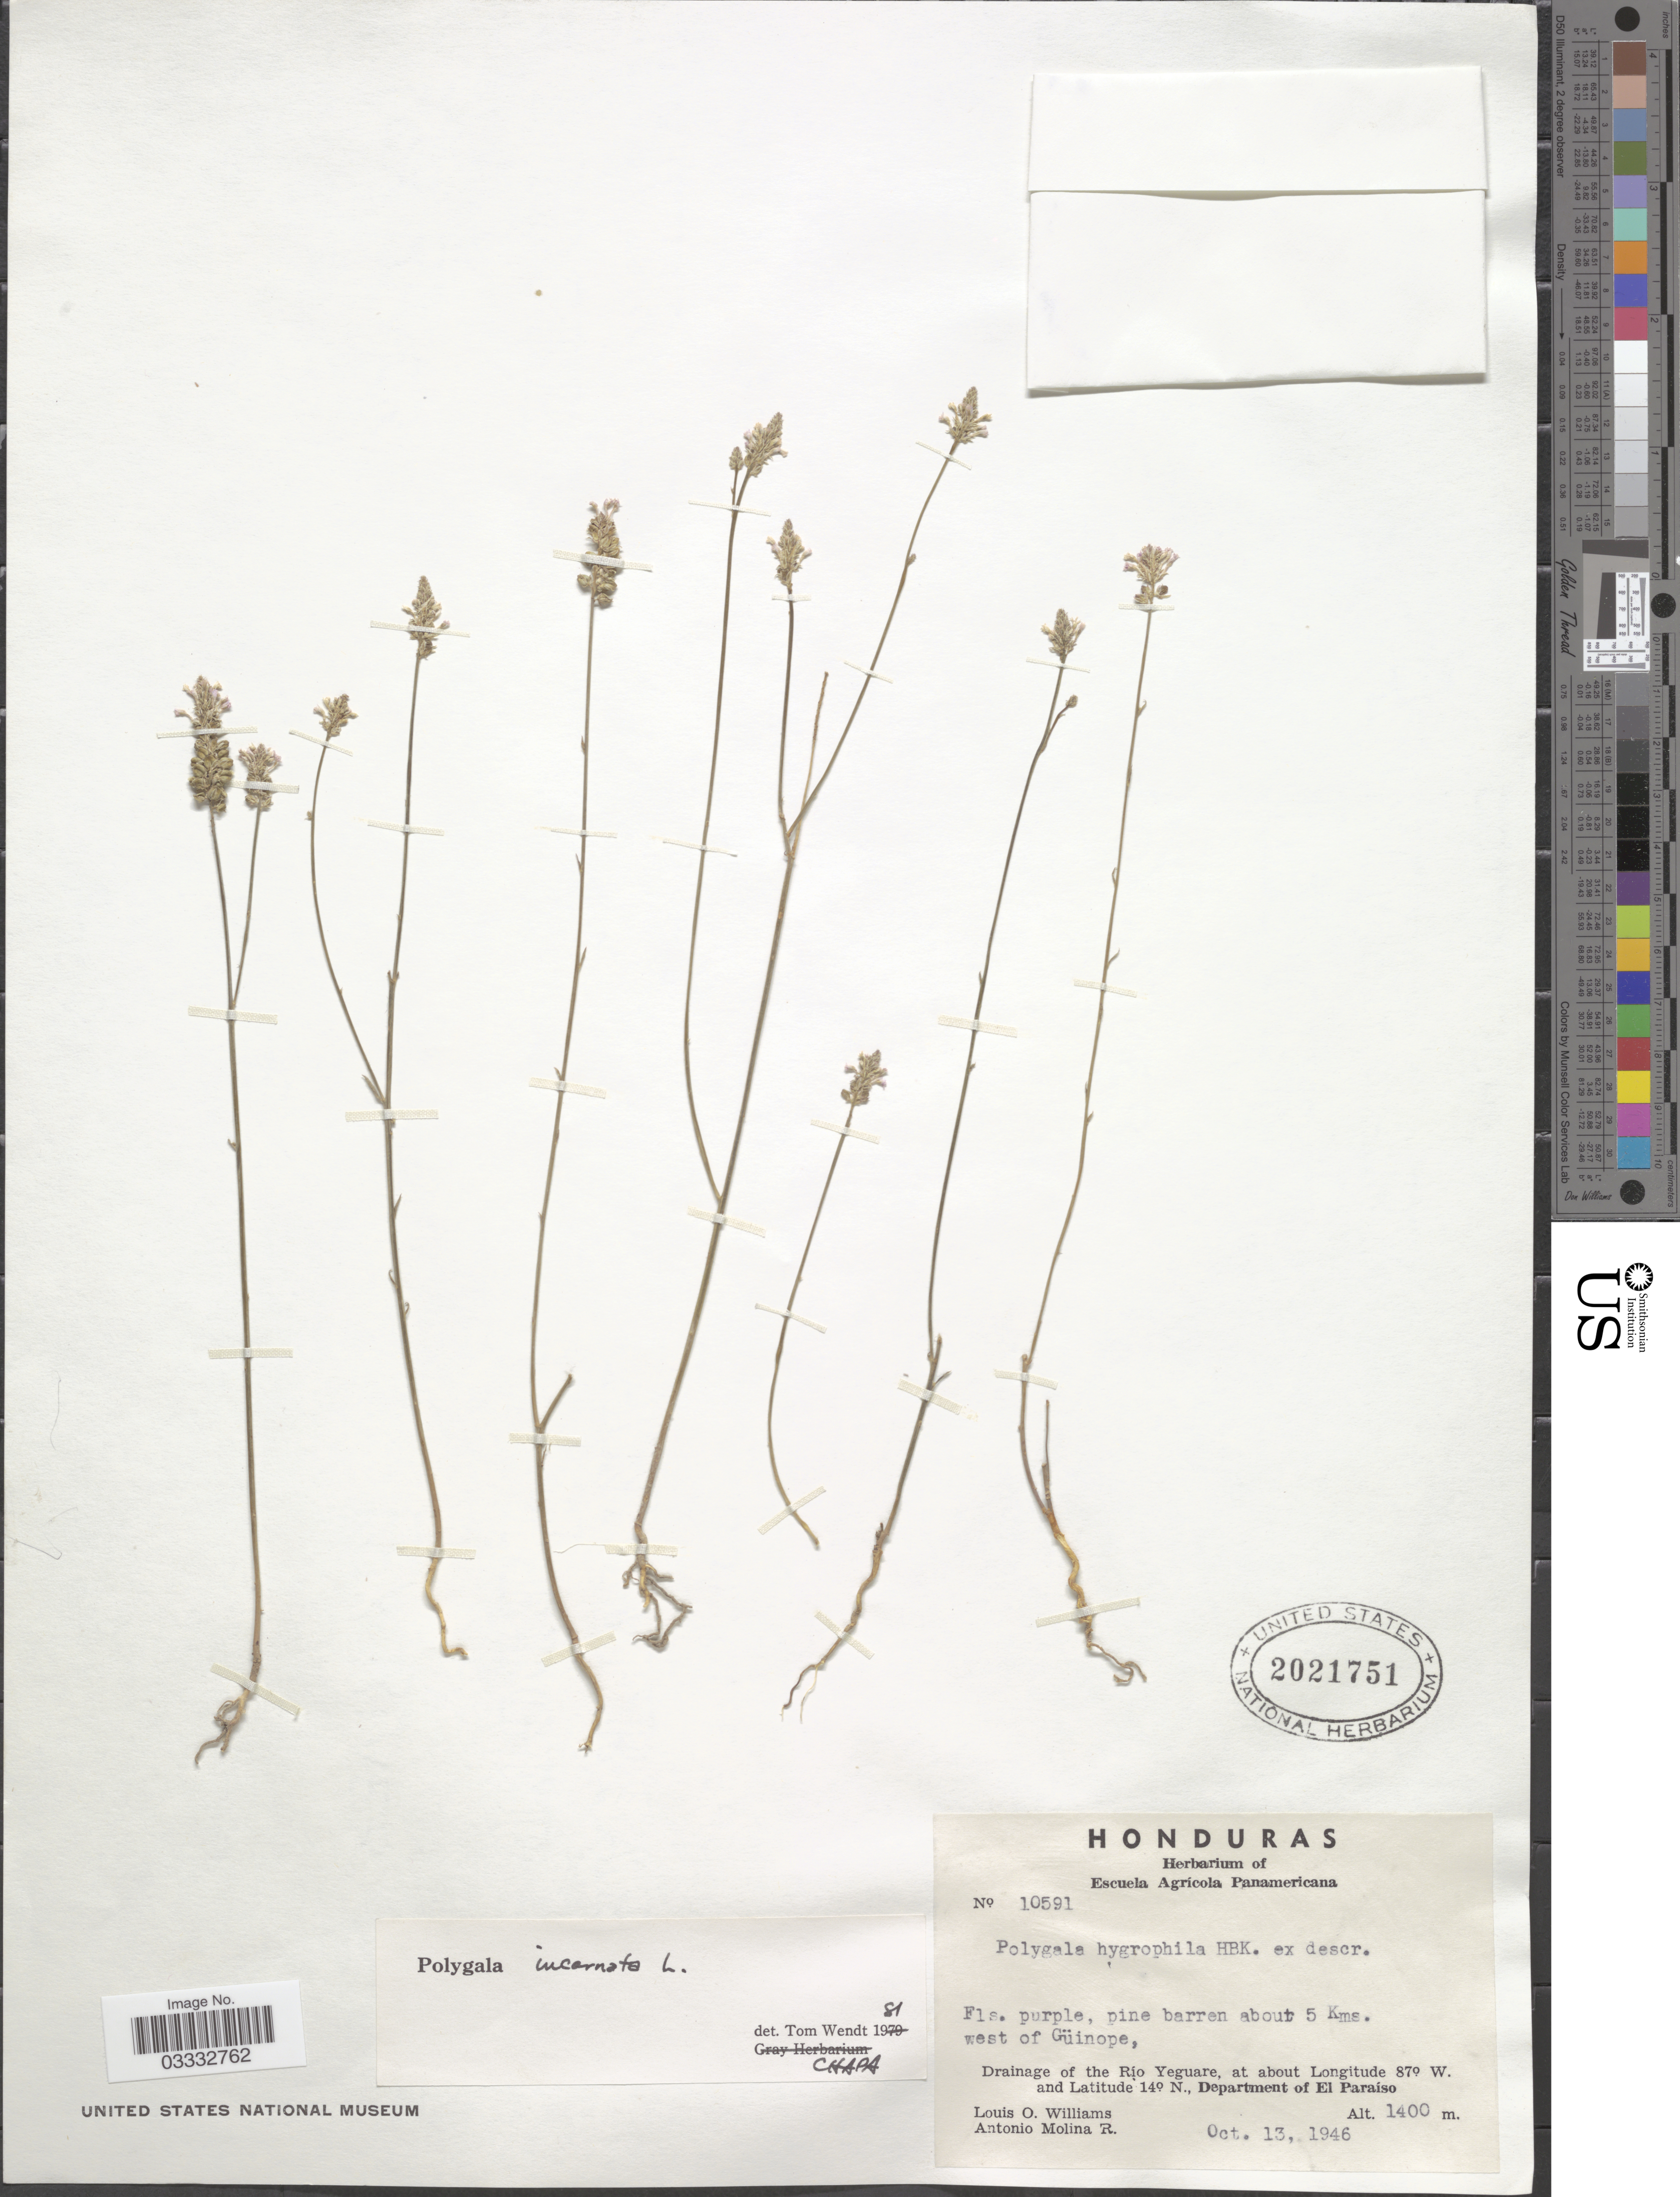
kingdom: Plantae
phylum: Tracheophyta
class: Magnoliopsida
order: Fabales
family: Polygalaceae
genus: Polygala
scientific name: Polygala incarnata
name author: L.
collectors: L. O. Williams & A. Molina R.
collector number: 10591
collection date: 1946-10-13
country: Honduras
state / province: El Paraíso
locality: About 5 Kms. west of Güinope, Drainage of the Rio Yeguare, Department of El Paraíso.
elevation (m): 1400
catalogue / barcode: US 2021751